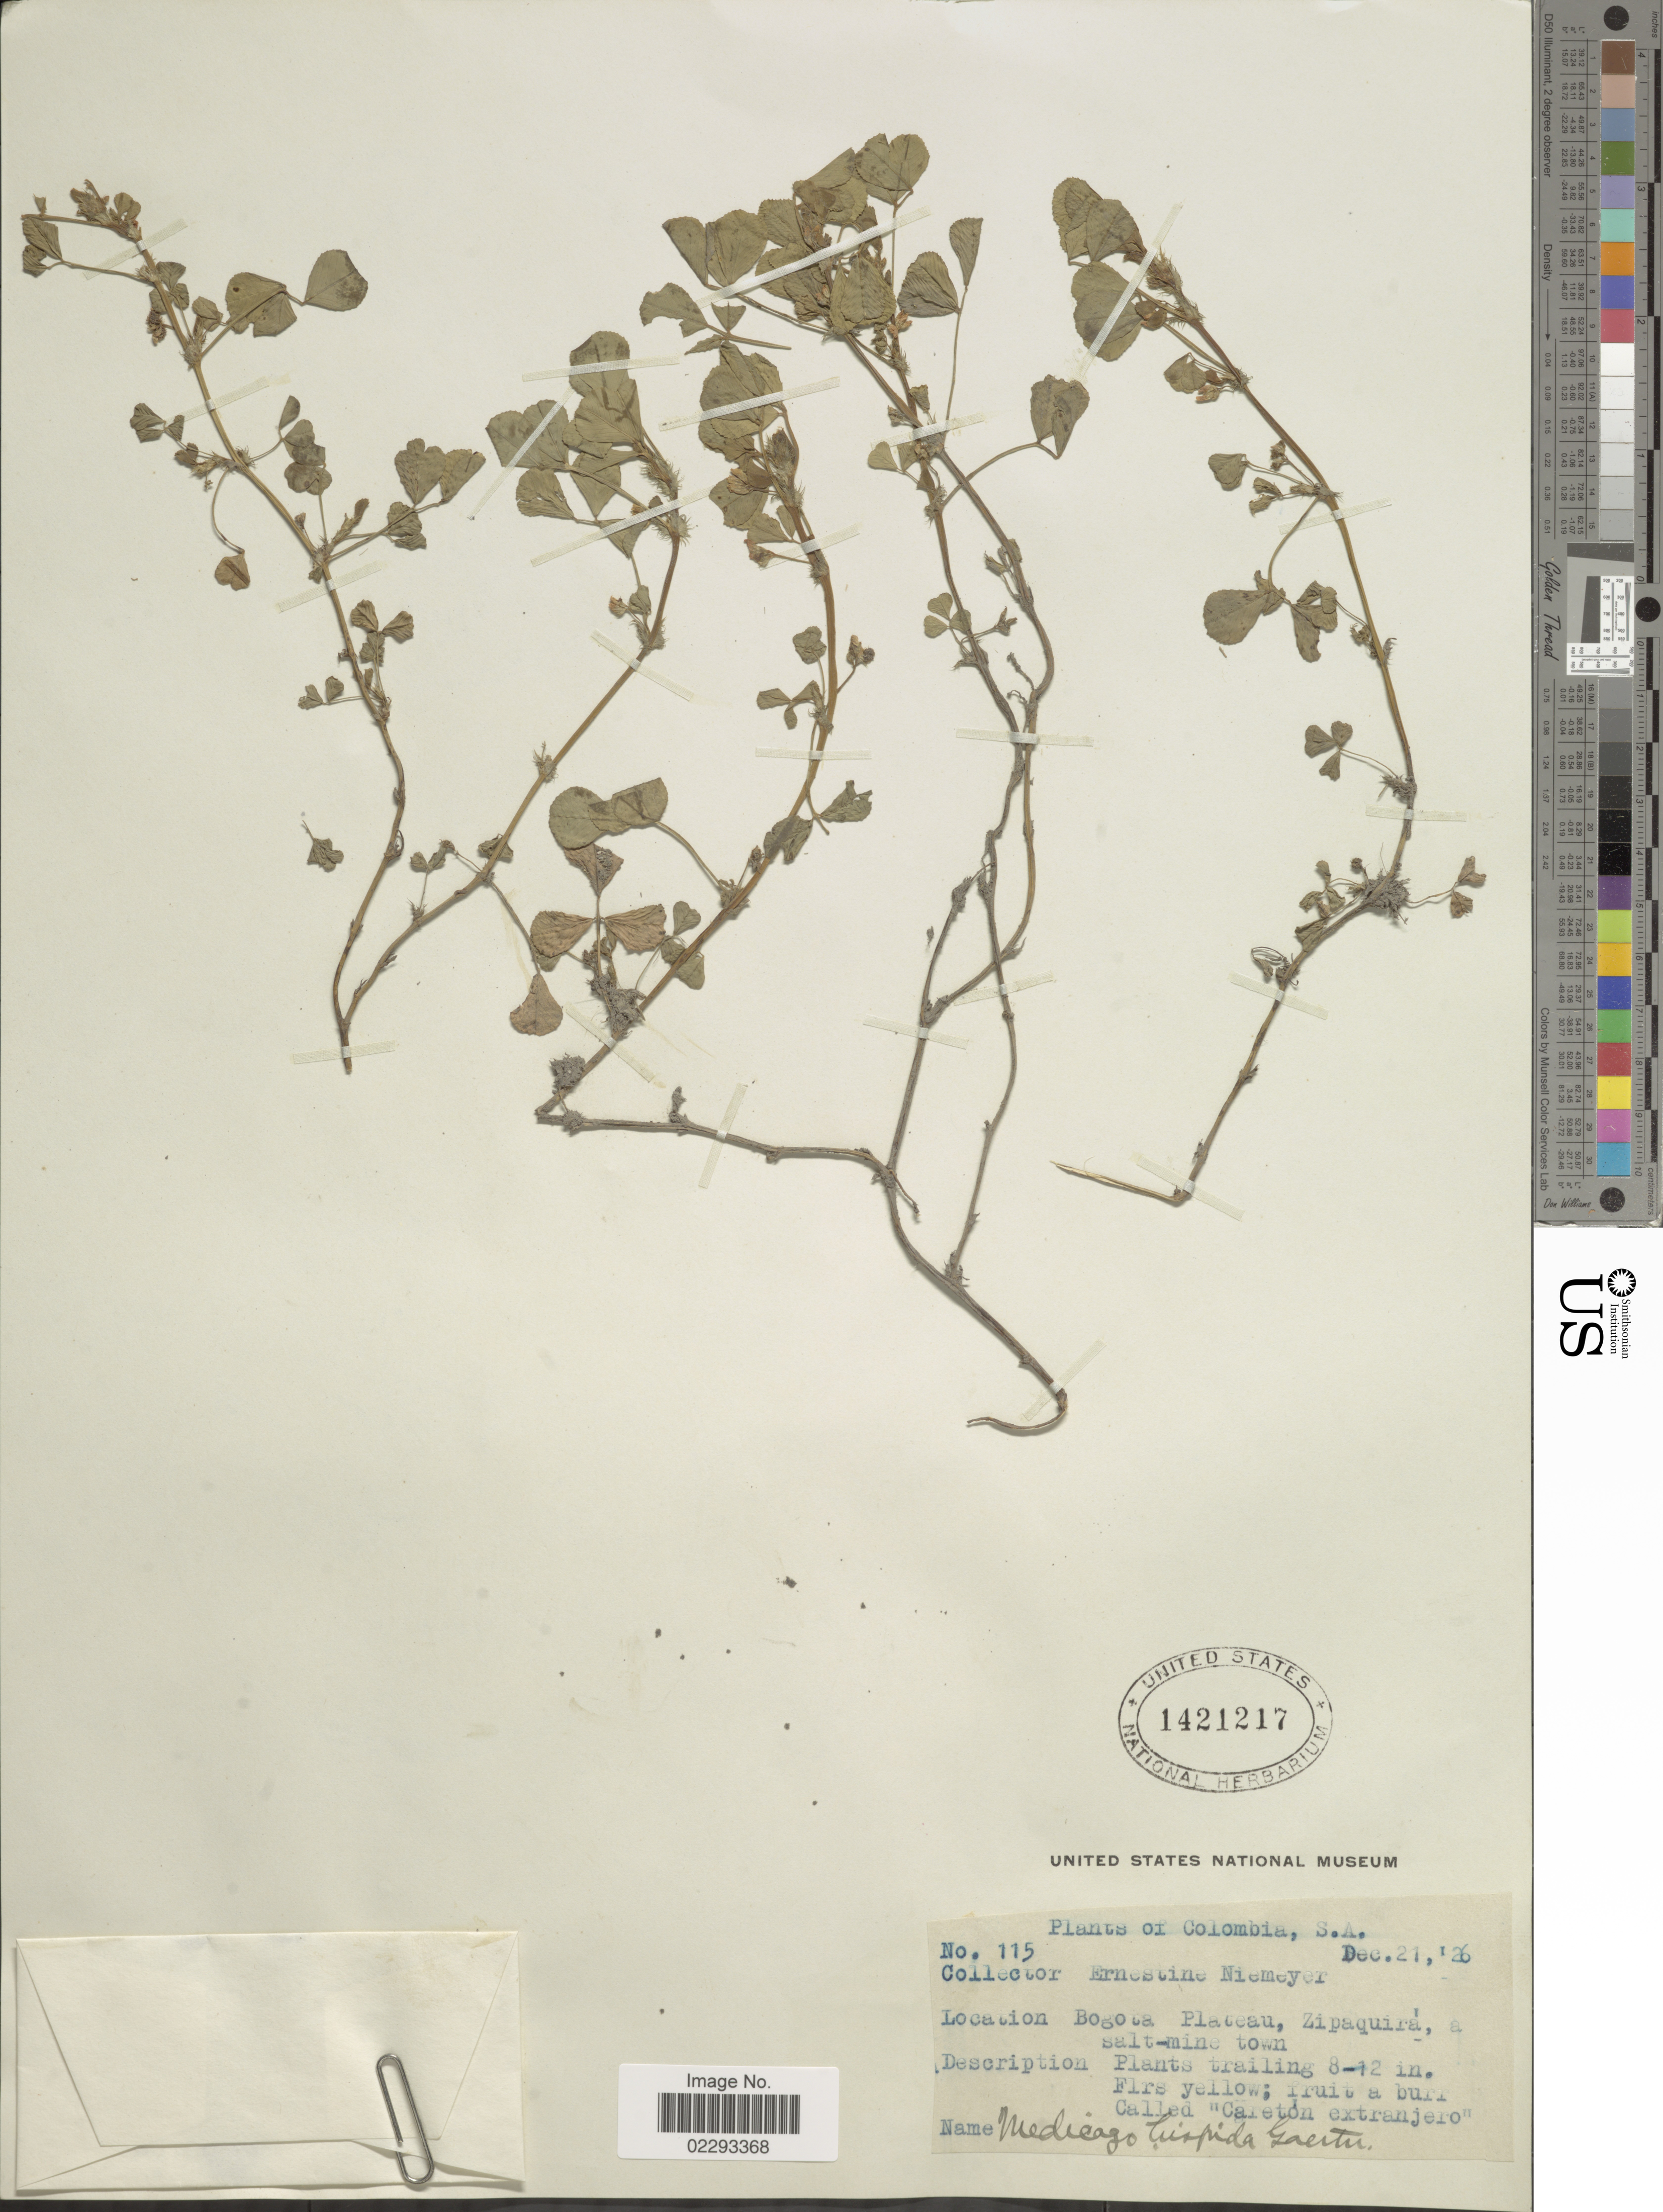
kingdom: Plantae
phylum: Tracheophyta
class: Magnoliopsida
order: Fabales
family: Fabaceae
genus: Medicago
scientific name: Medicago polymorpha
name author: L.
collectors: E. H. Niemeyer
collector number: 115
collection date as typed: Transcribed d/m/y: 21/12/26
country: Colombia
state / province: Bogota D.C.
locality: Colombia, S.A., Bogota Plateau, Zipaquira, a salt-mine town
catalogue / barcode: US 1421217